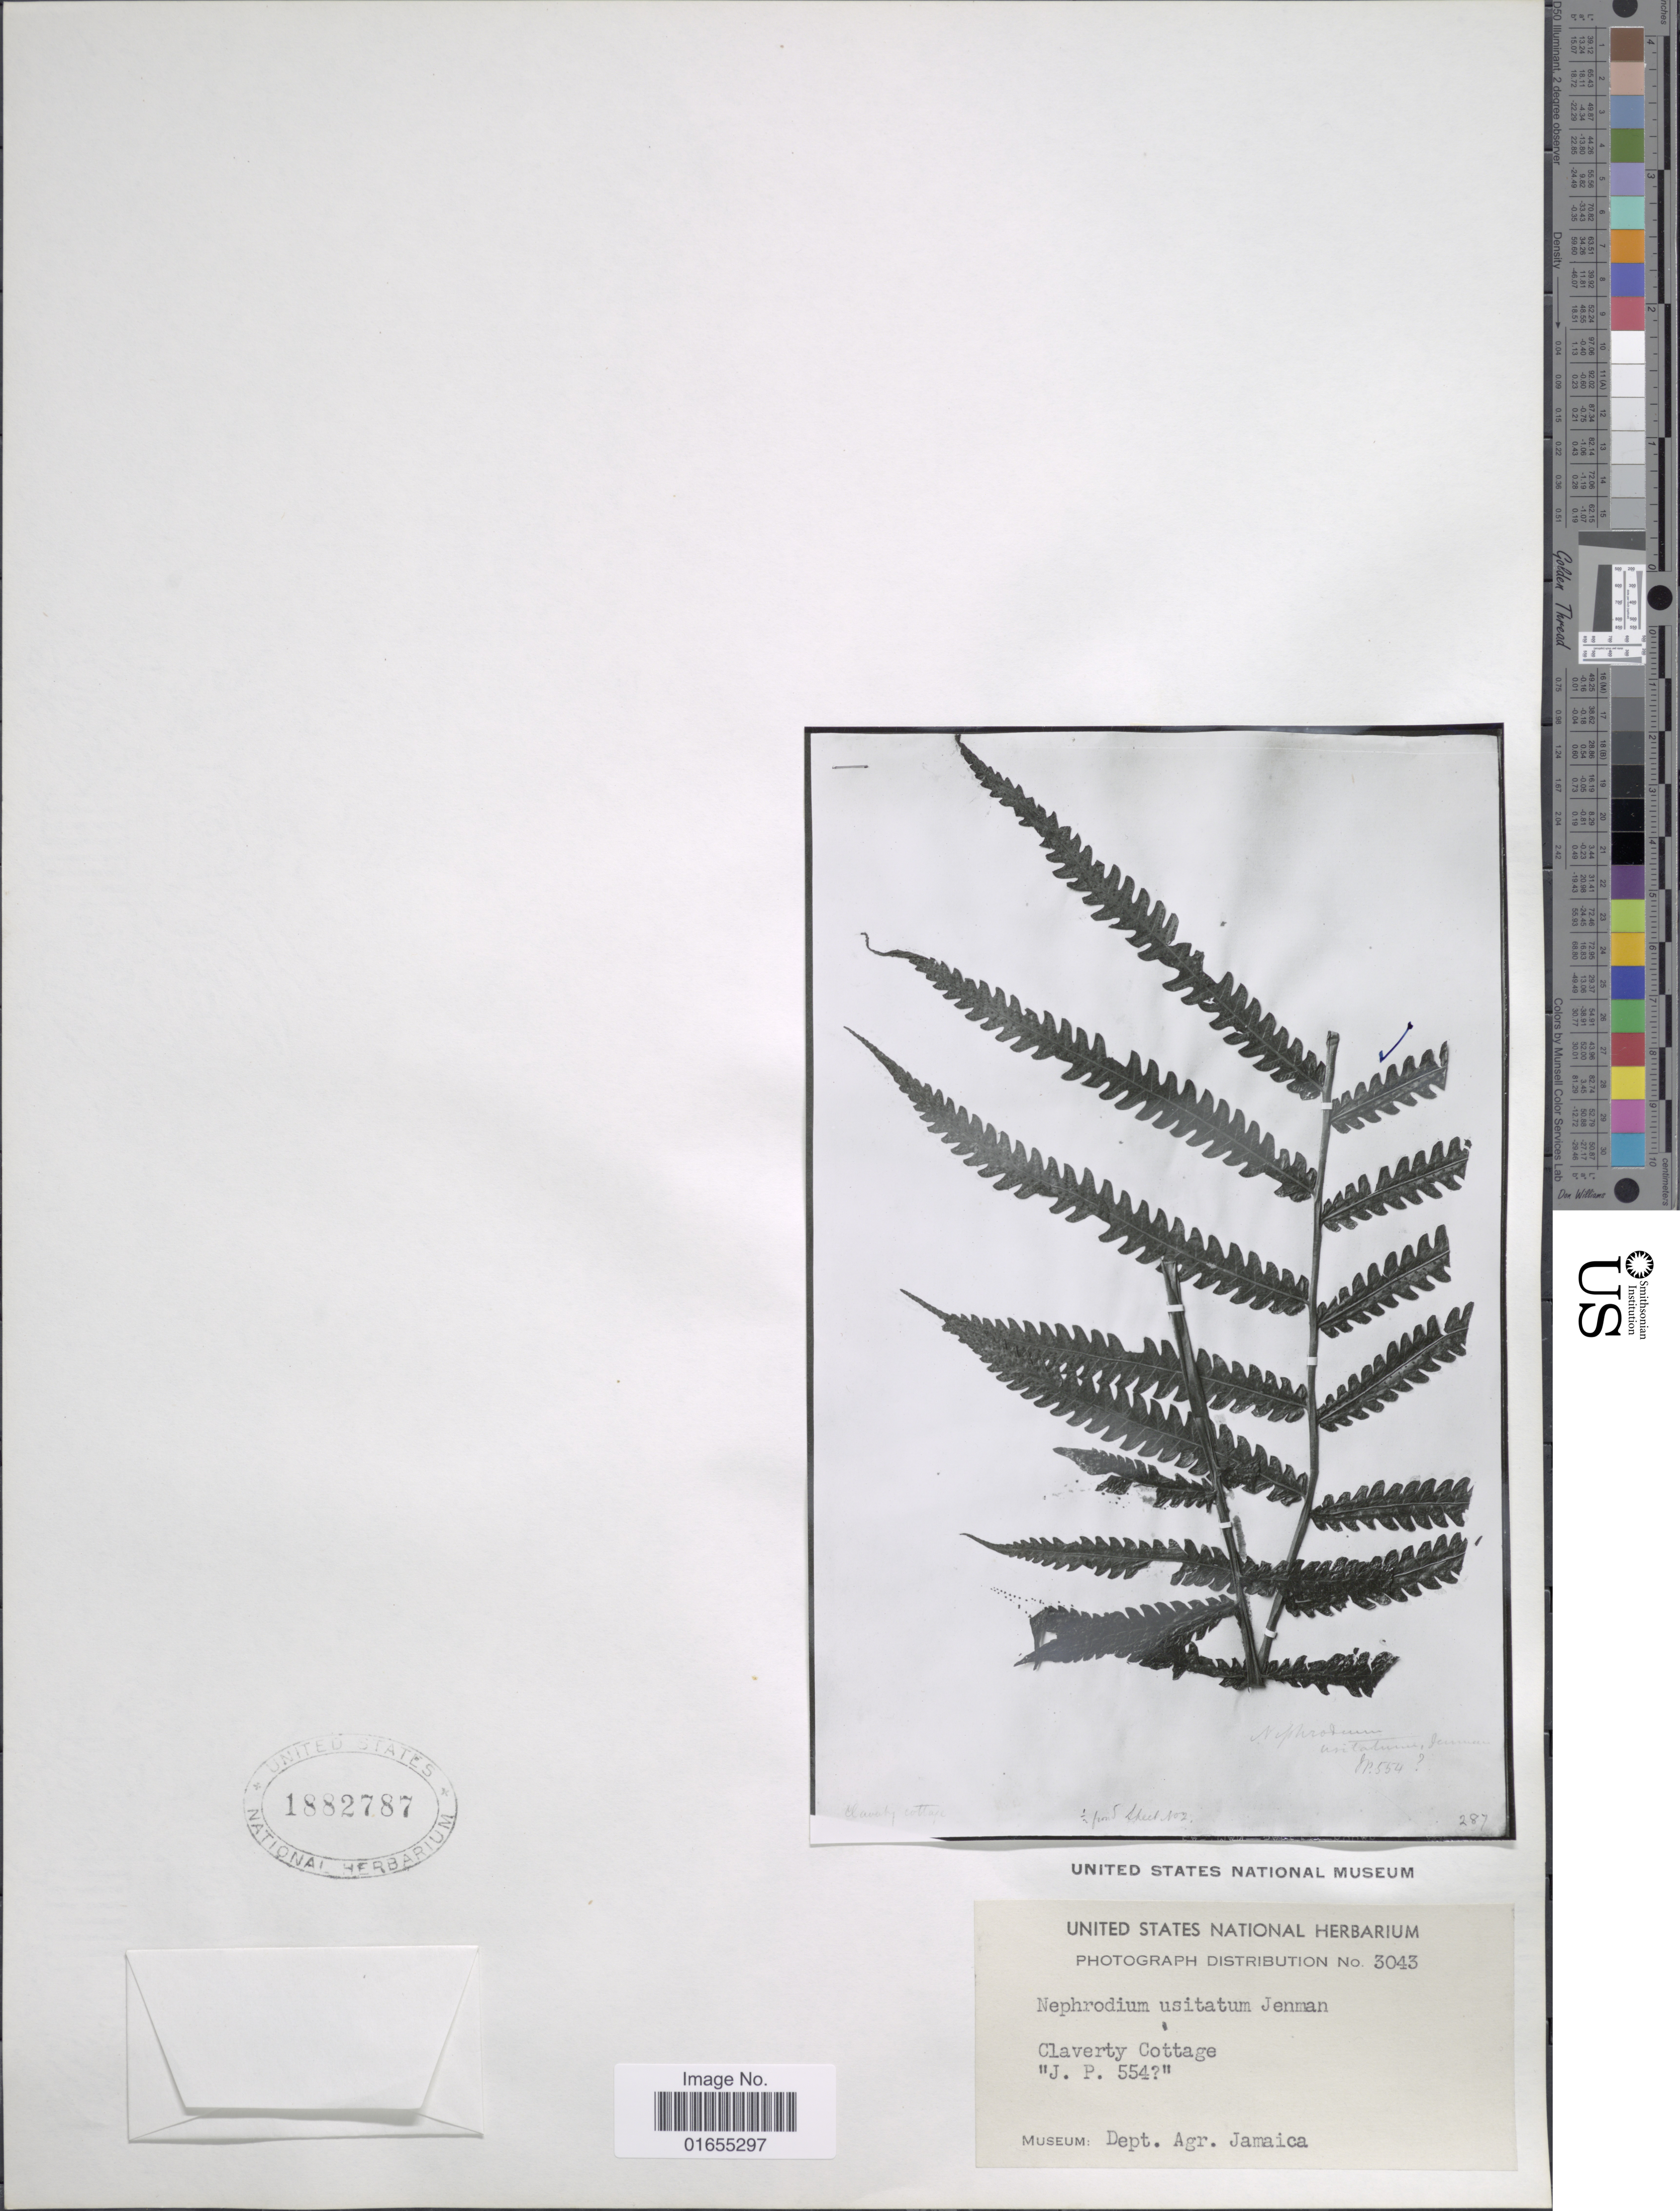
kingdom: Plantae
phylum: Tracheophyta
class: Polypodiopsida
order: Polypodiales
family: Thelypteridaceae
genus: Goniopteris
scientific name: Goniopteris venusta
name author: (Heward) Pic. Serm.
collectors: J.P.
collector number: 554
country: Jamaica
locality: Claverty Cottage. Dept. Agr. Jamaica.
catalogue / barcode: US 1882787